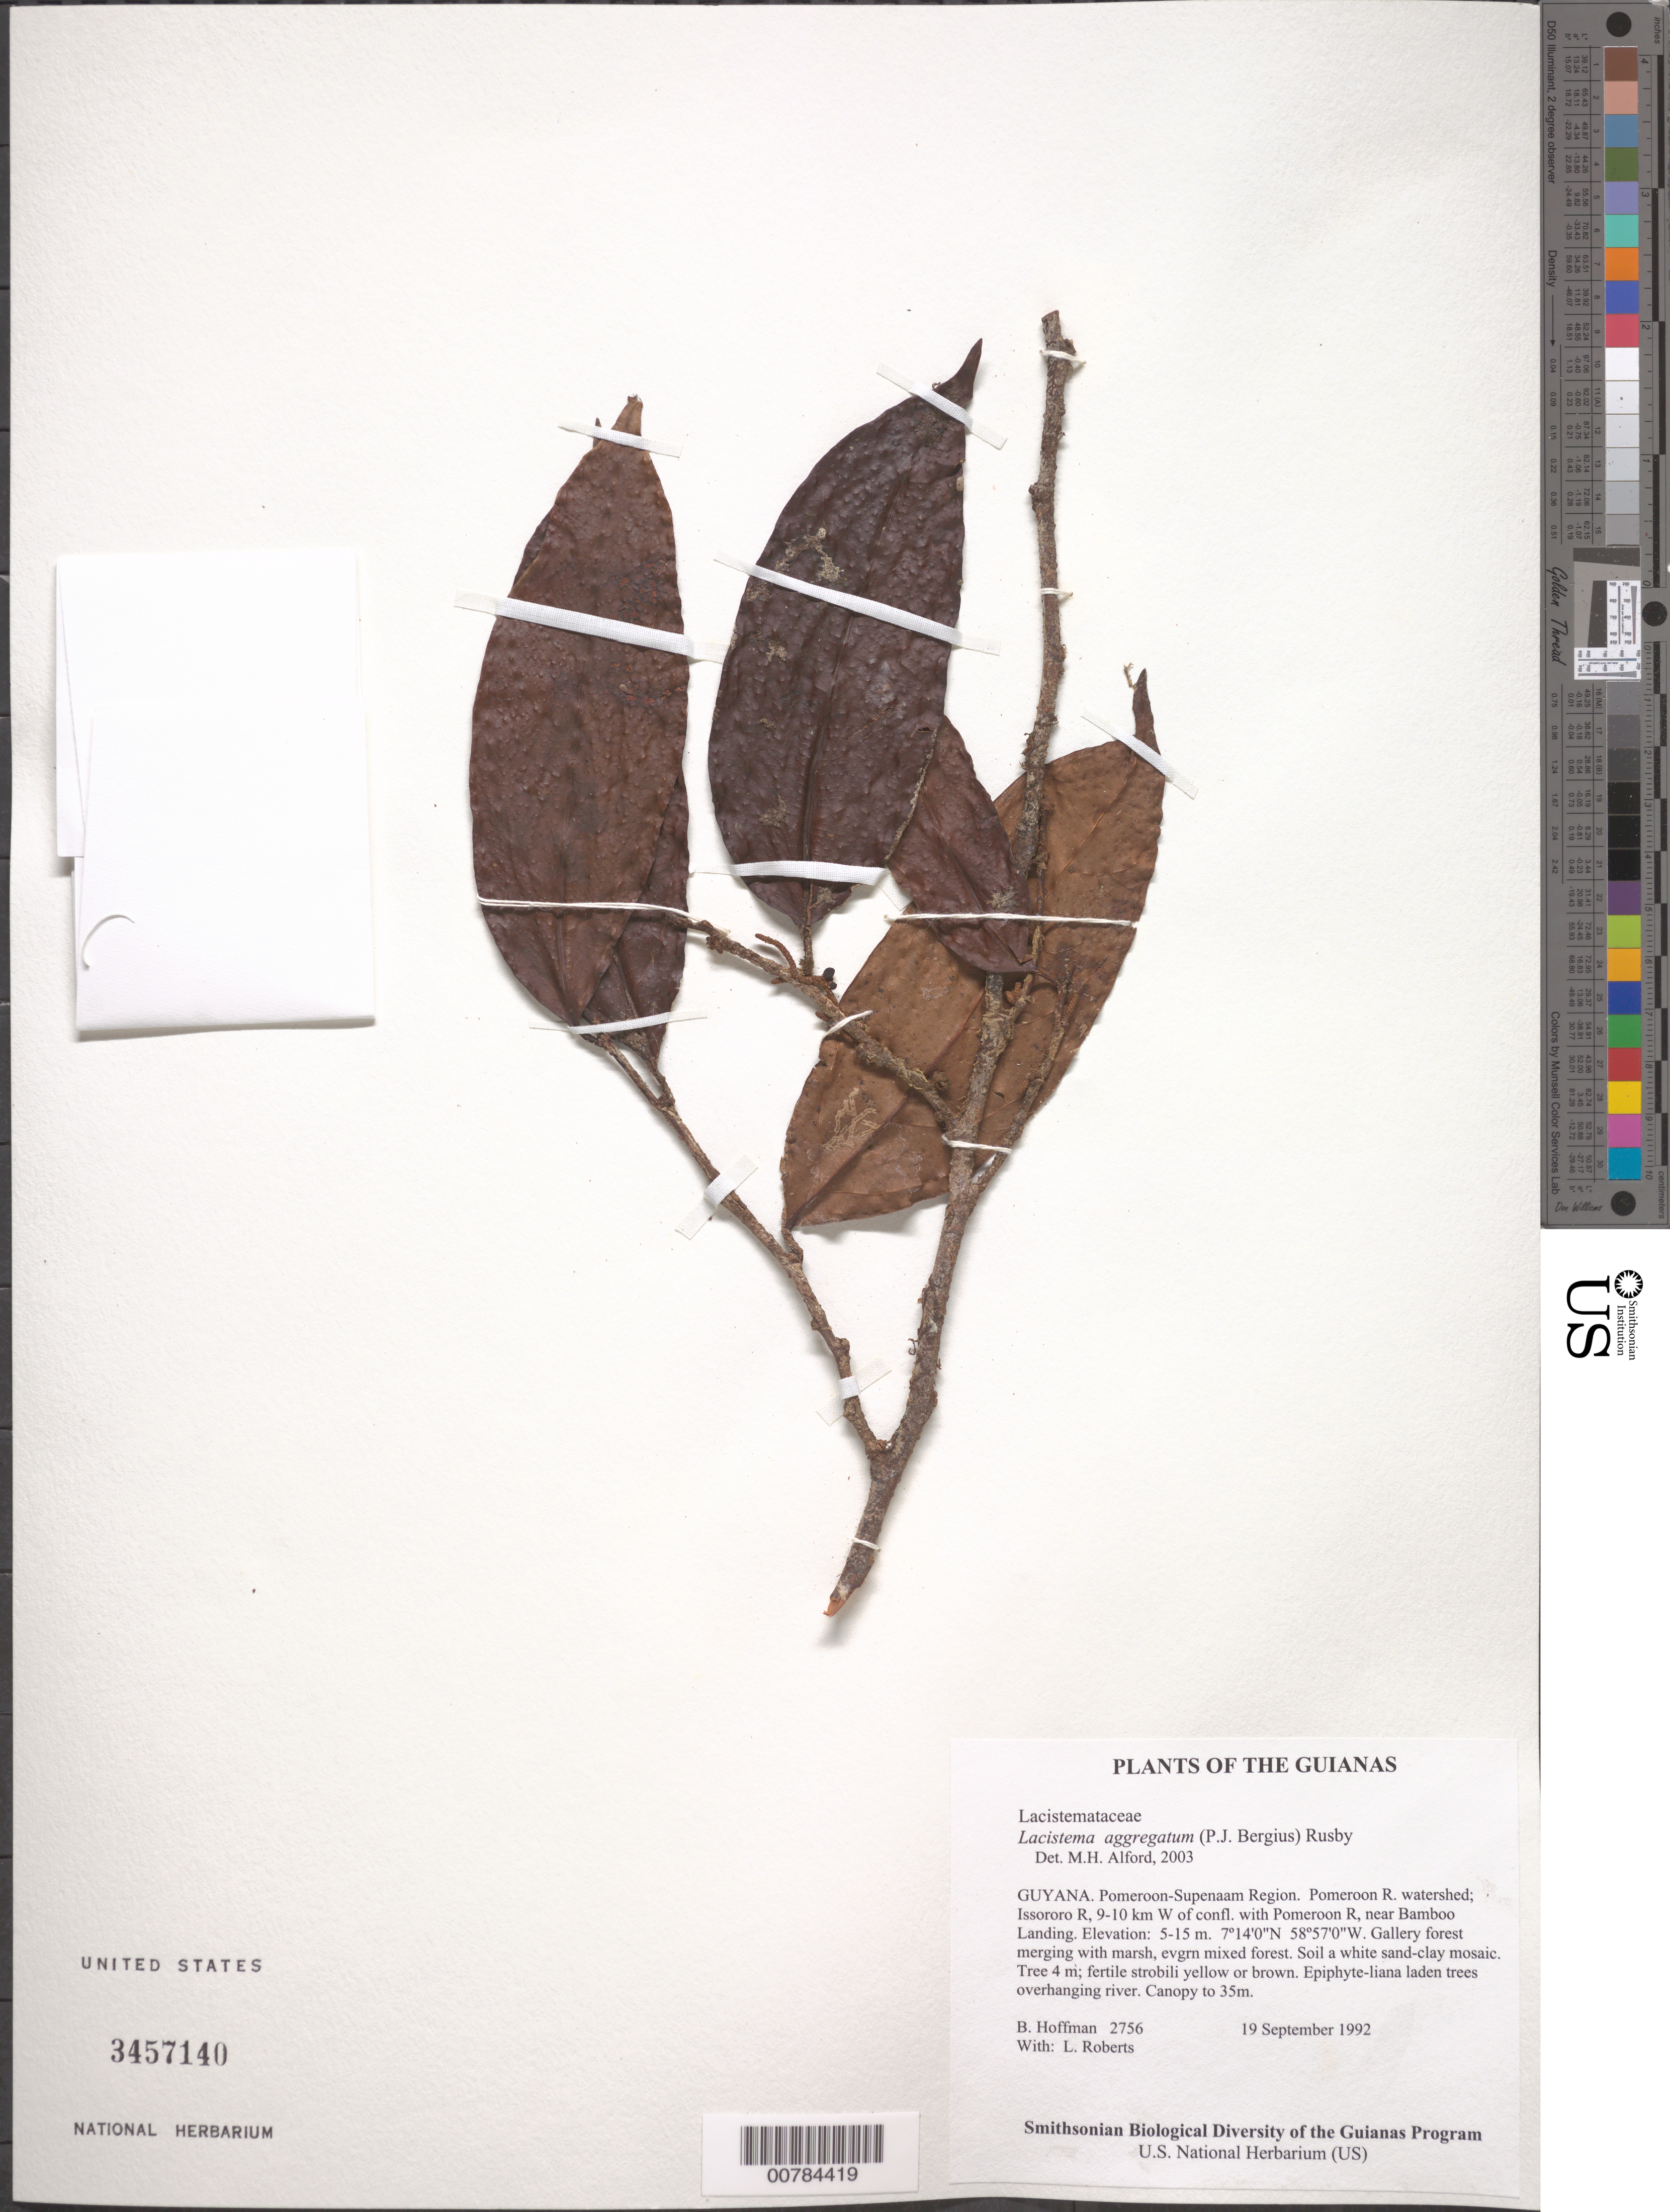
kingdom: Plantae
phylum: Tracheophyta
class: Magnoliopsida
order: Malpighiales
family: Lacistemataceae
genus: Lacistema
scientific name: Lacistema aggregatum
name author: (P.J. Bergius) Rusby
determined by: Alford, Mac Haverson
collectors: B. Hoffman & L. Roberts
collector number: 2756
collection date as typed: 19 September 1992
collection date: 1992-09-19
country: Guyana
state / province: Pomeroon-Supenaam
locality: Pomeroon River watershed; Issororo River, 9-10 km W of confluence with Pomeroon River, near Bamboo Landing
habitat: Gallery forest merging with marsh, evgrn mixed forest. Soil a white sand-clay mosaic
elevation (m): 5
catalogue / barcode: US 3457140